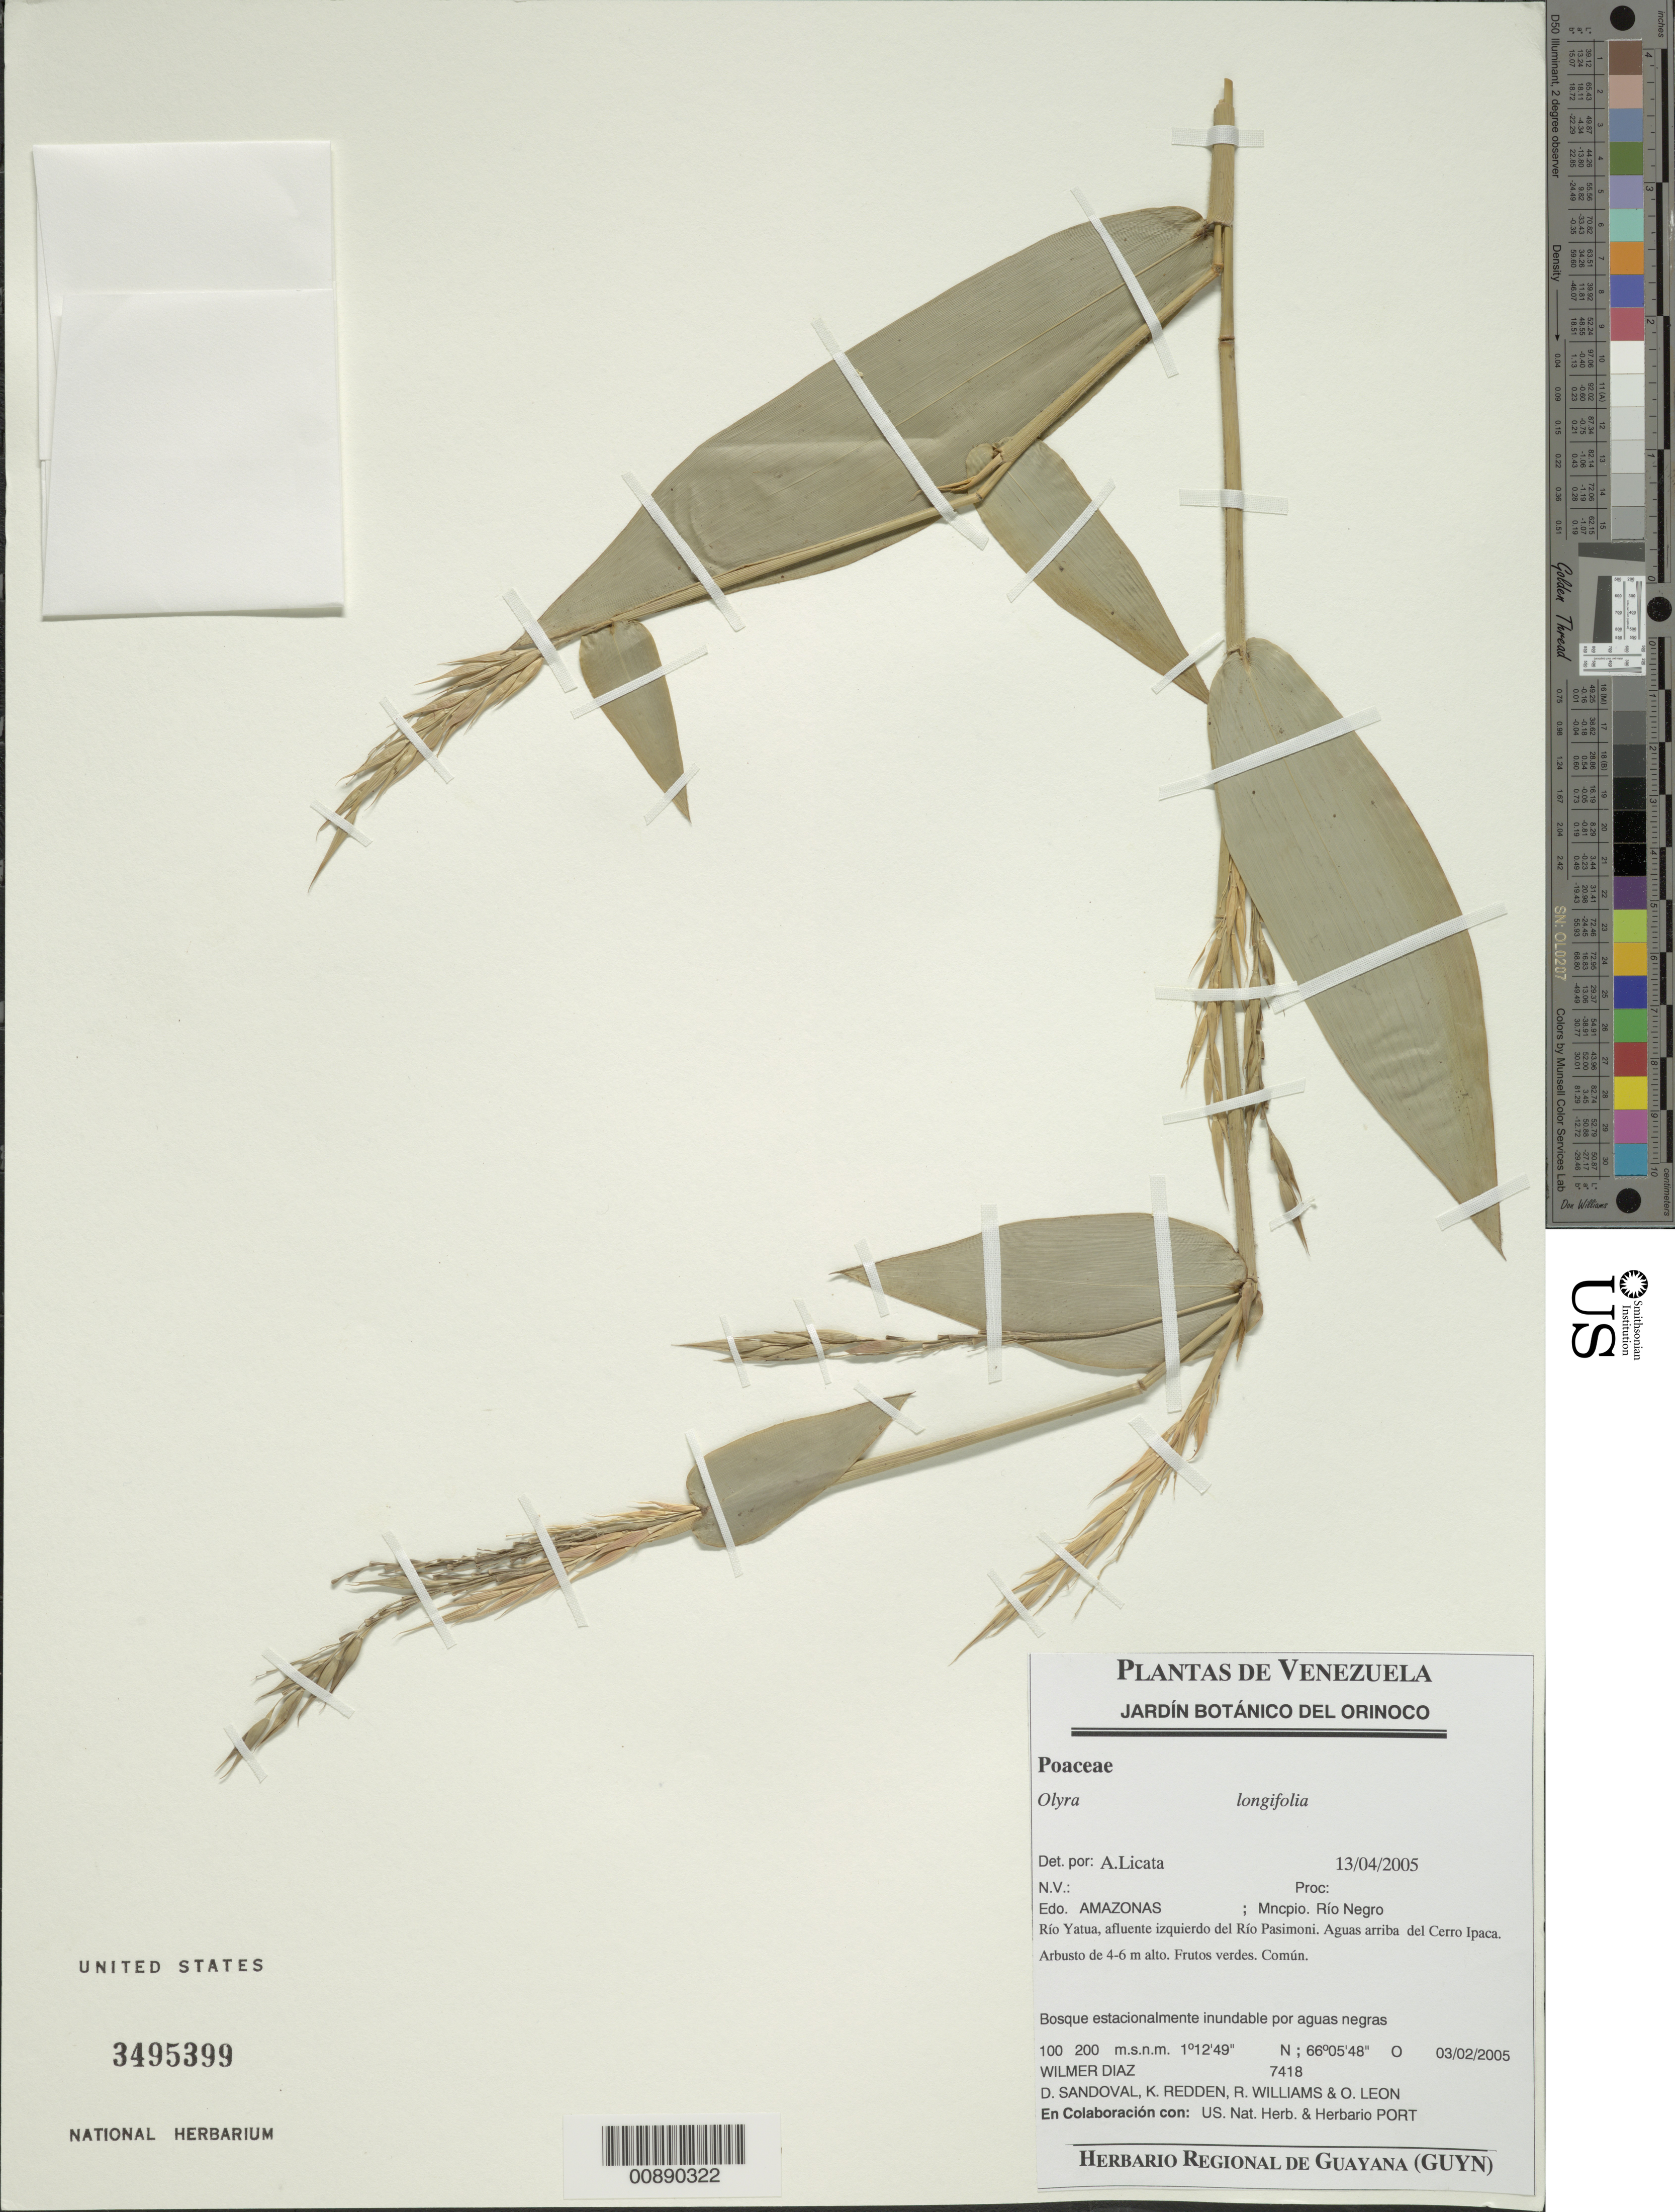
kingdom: Plantae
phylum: Tracheophyta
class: Liliopsida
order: Poales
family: Poaceae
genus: Olyra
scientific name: Olyra longifolia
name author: Kunth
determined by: Licata, A., (PORT), Univ. Nac. Exp. de los Llanos Ezequiel Zamora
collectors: W. Díaz P., D. Sandoval, K. M. Redden, R. Williams & O. León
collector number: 7418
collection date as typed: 3-Feb-05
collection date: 2005-02-03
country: Venezuela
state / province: Amazonas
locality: Mun. Río Negro, Río Yatua, afluente del Río Pasimoni, Cerro Ipaca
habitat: Bosque estacionalmente inundable por aguas negras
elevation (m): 100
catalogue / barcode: US 3495399